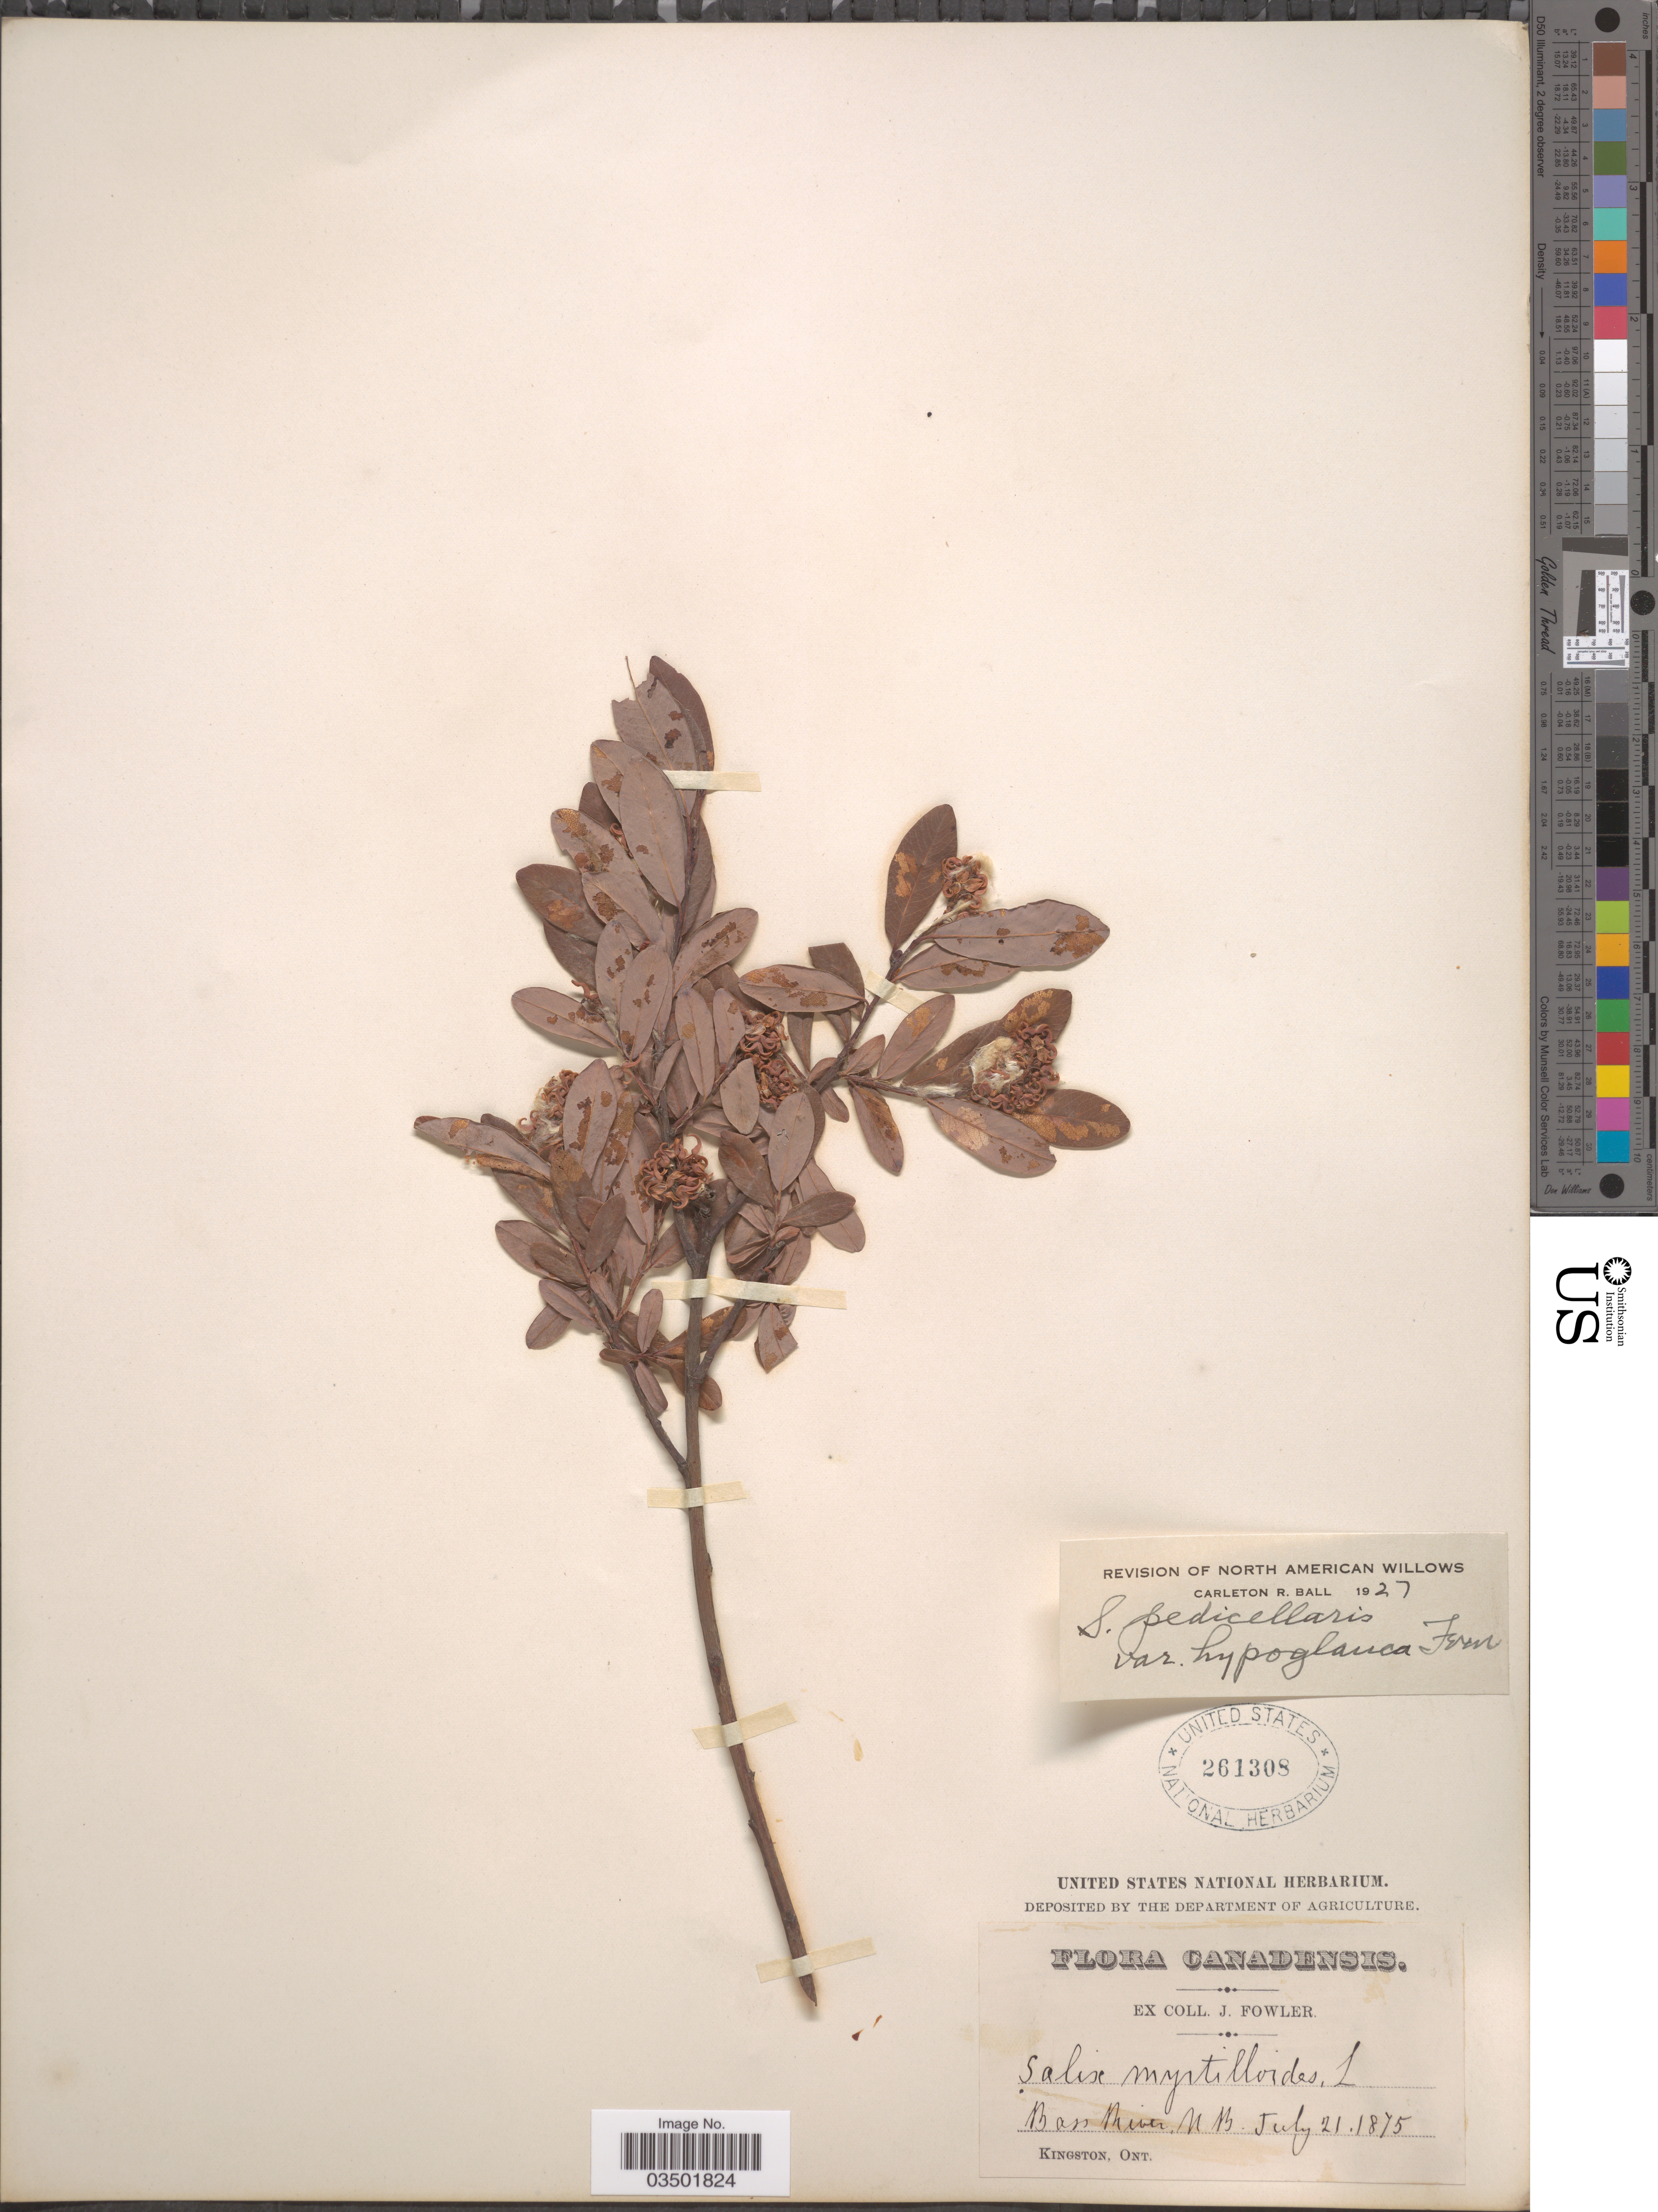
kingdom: Plantae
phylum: Tracheophyta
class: Magnoliopsida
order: Malpighiales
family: Salicaceae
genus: Salix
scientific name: Salix pedicellaris var. hypoglauca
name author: Fernald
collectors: J. Fowler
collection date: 1875-07-21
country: Canada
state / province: New Brunswick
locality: Bass River.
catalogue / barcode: US 261308